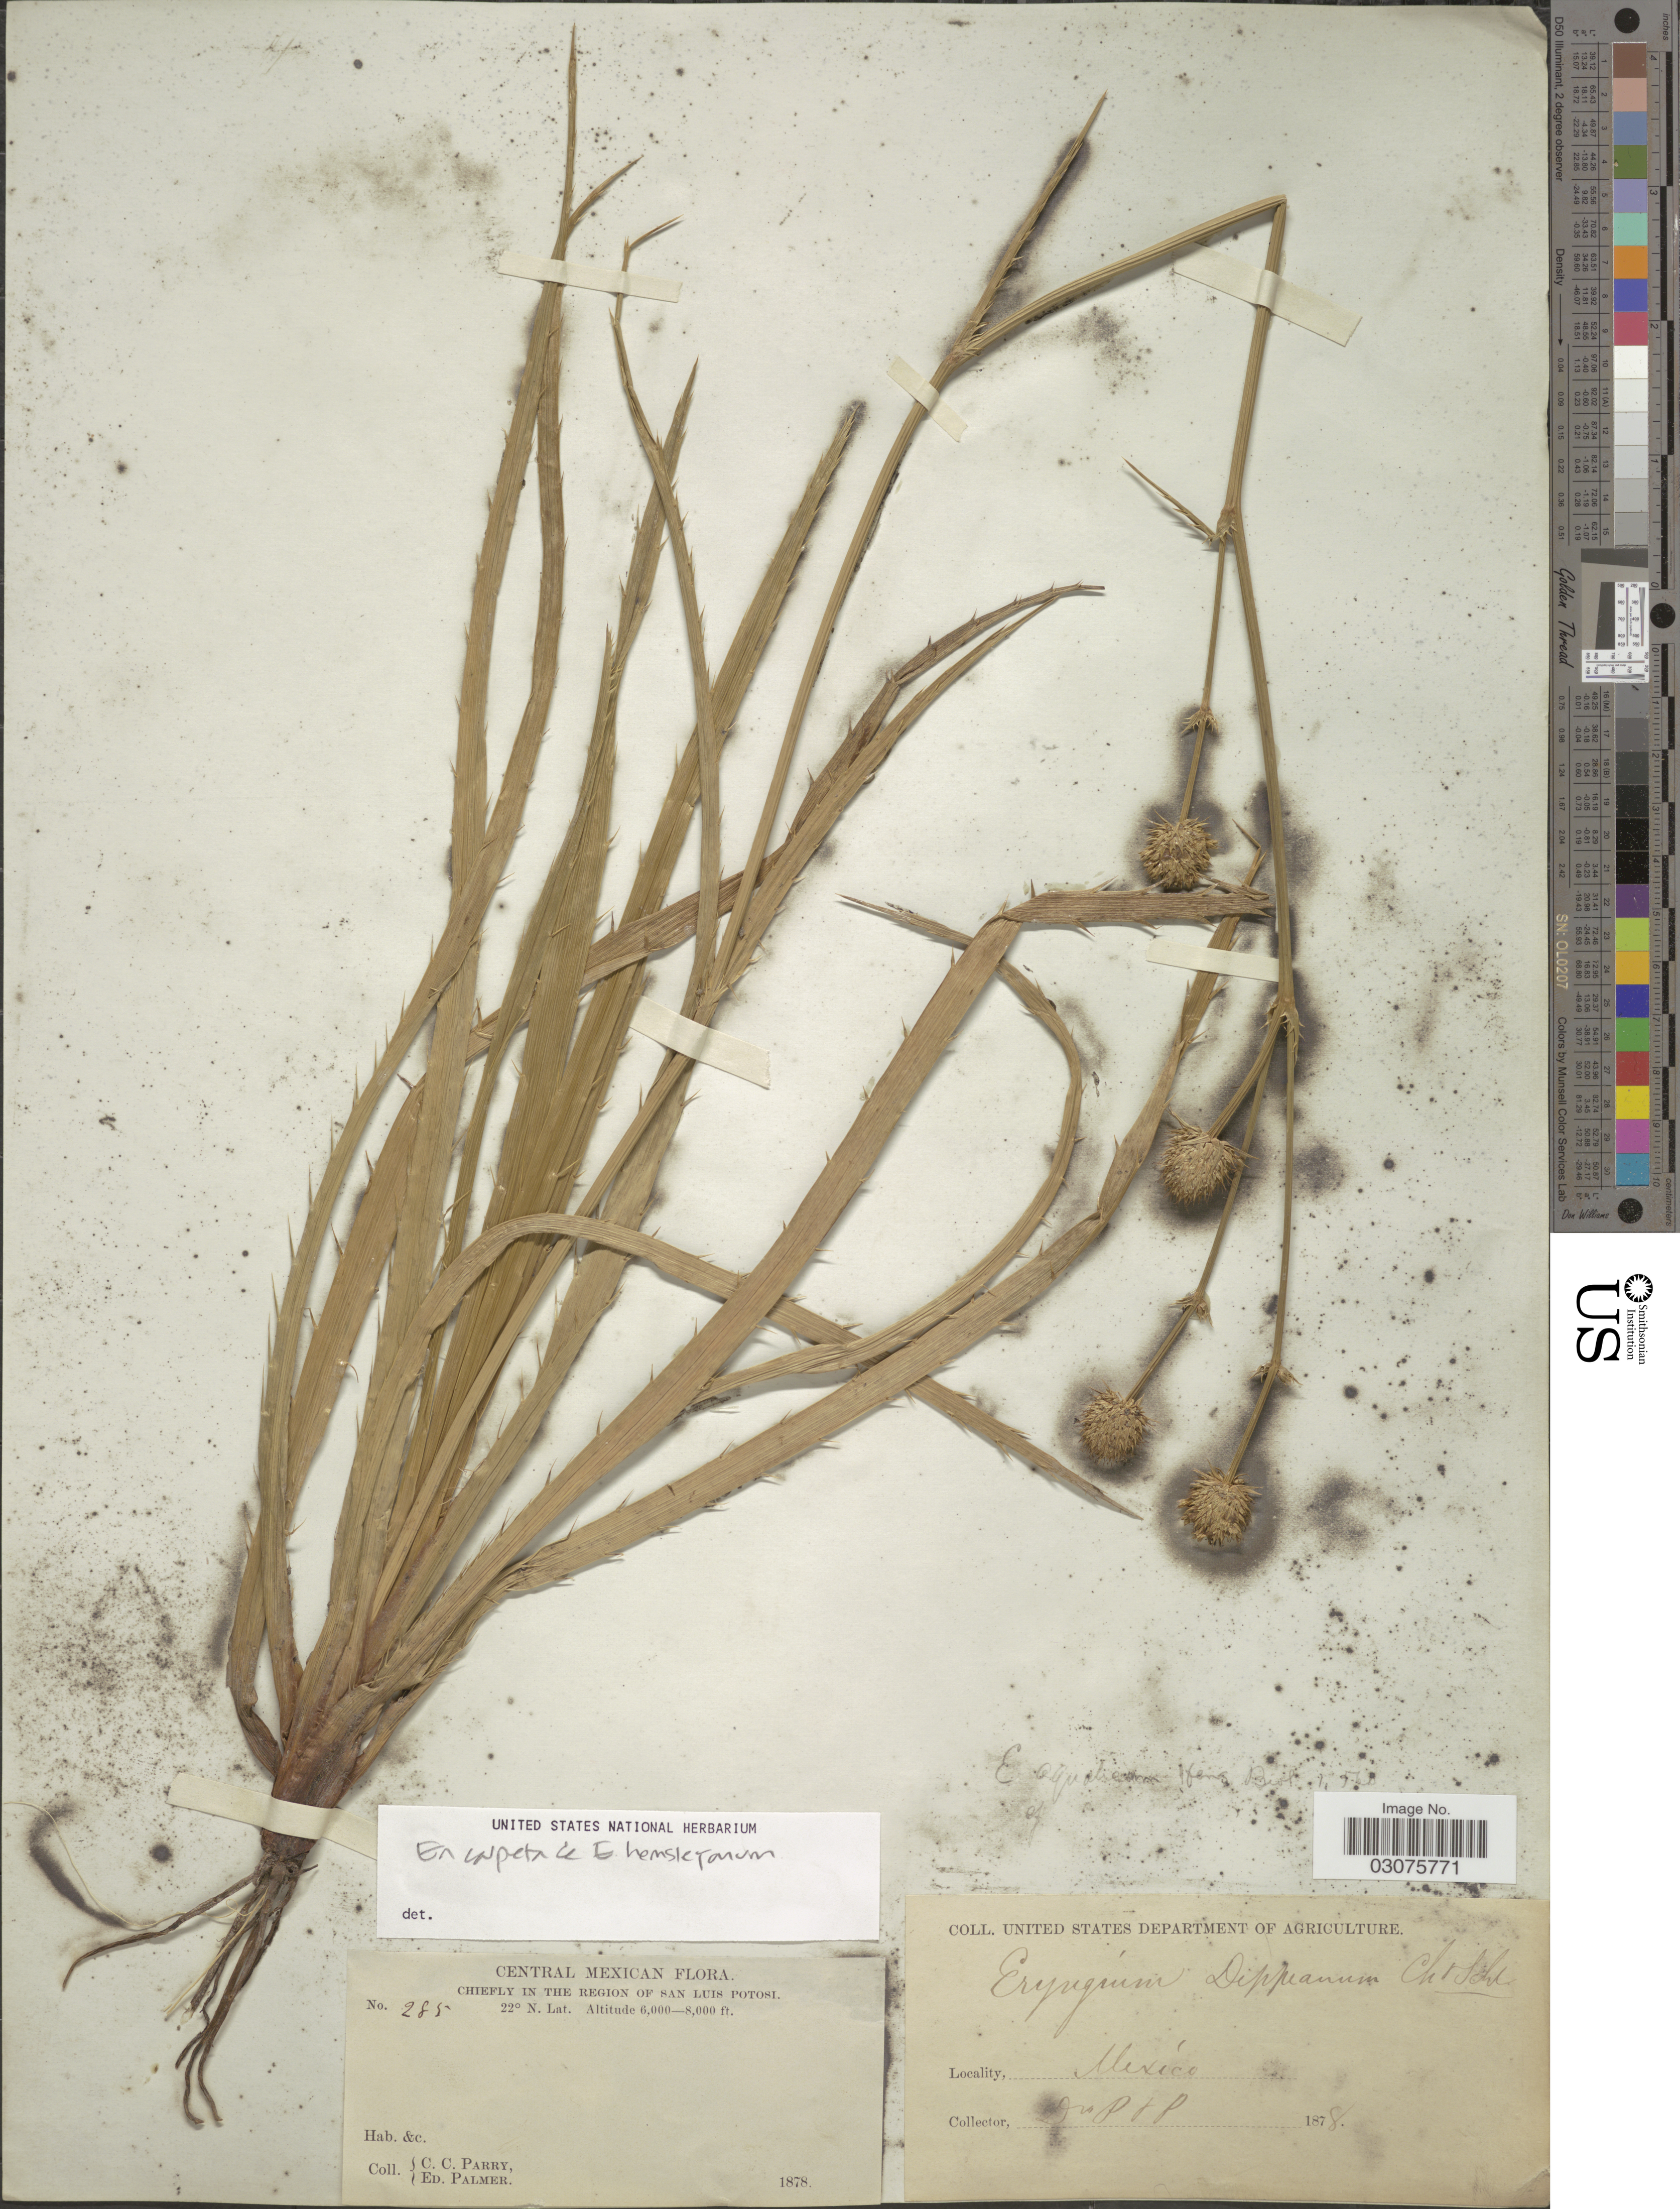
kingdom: Plantae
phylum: Tracheophyta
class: Magnoliopsida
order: Apiales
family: Apiaceae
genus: Eryngium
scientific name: Eryngium hemsleyanum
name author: H. Wolff in Engl.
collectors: C. C. Parry & E. Palmer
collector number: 285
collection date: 1878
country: Mexico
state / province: San Luis Potosí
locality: Central Mexican. Chiefly in the region of San Luis Potosí.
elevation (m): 1829